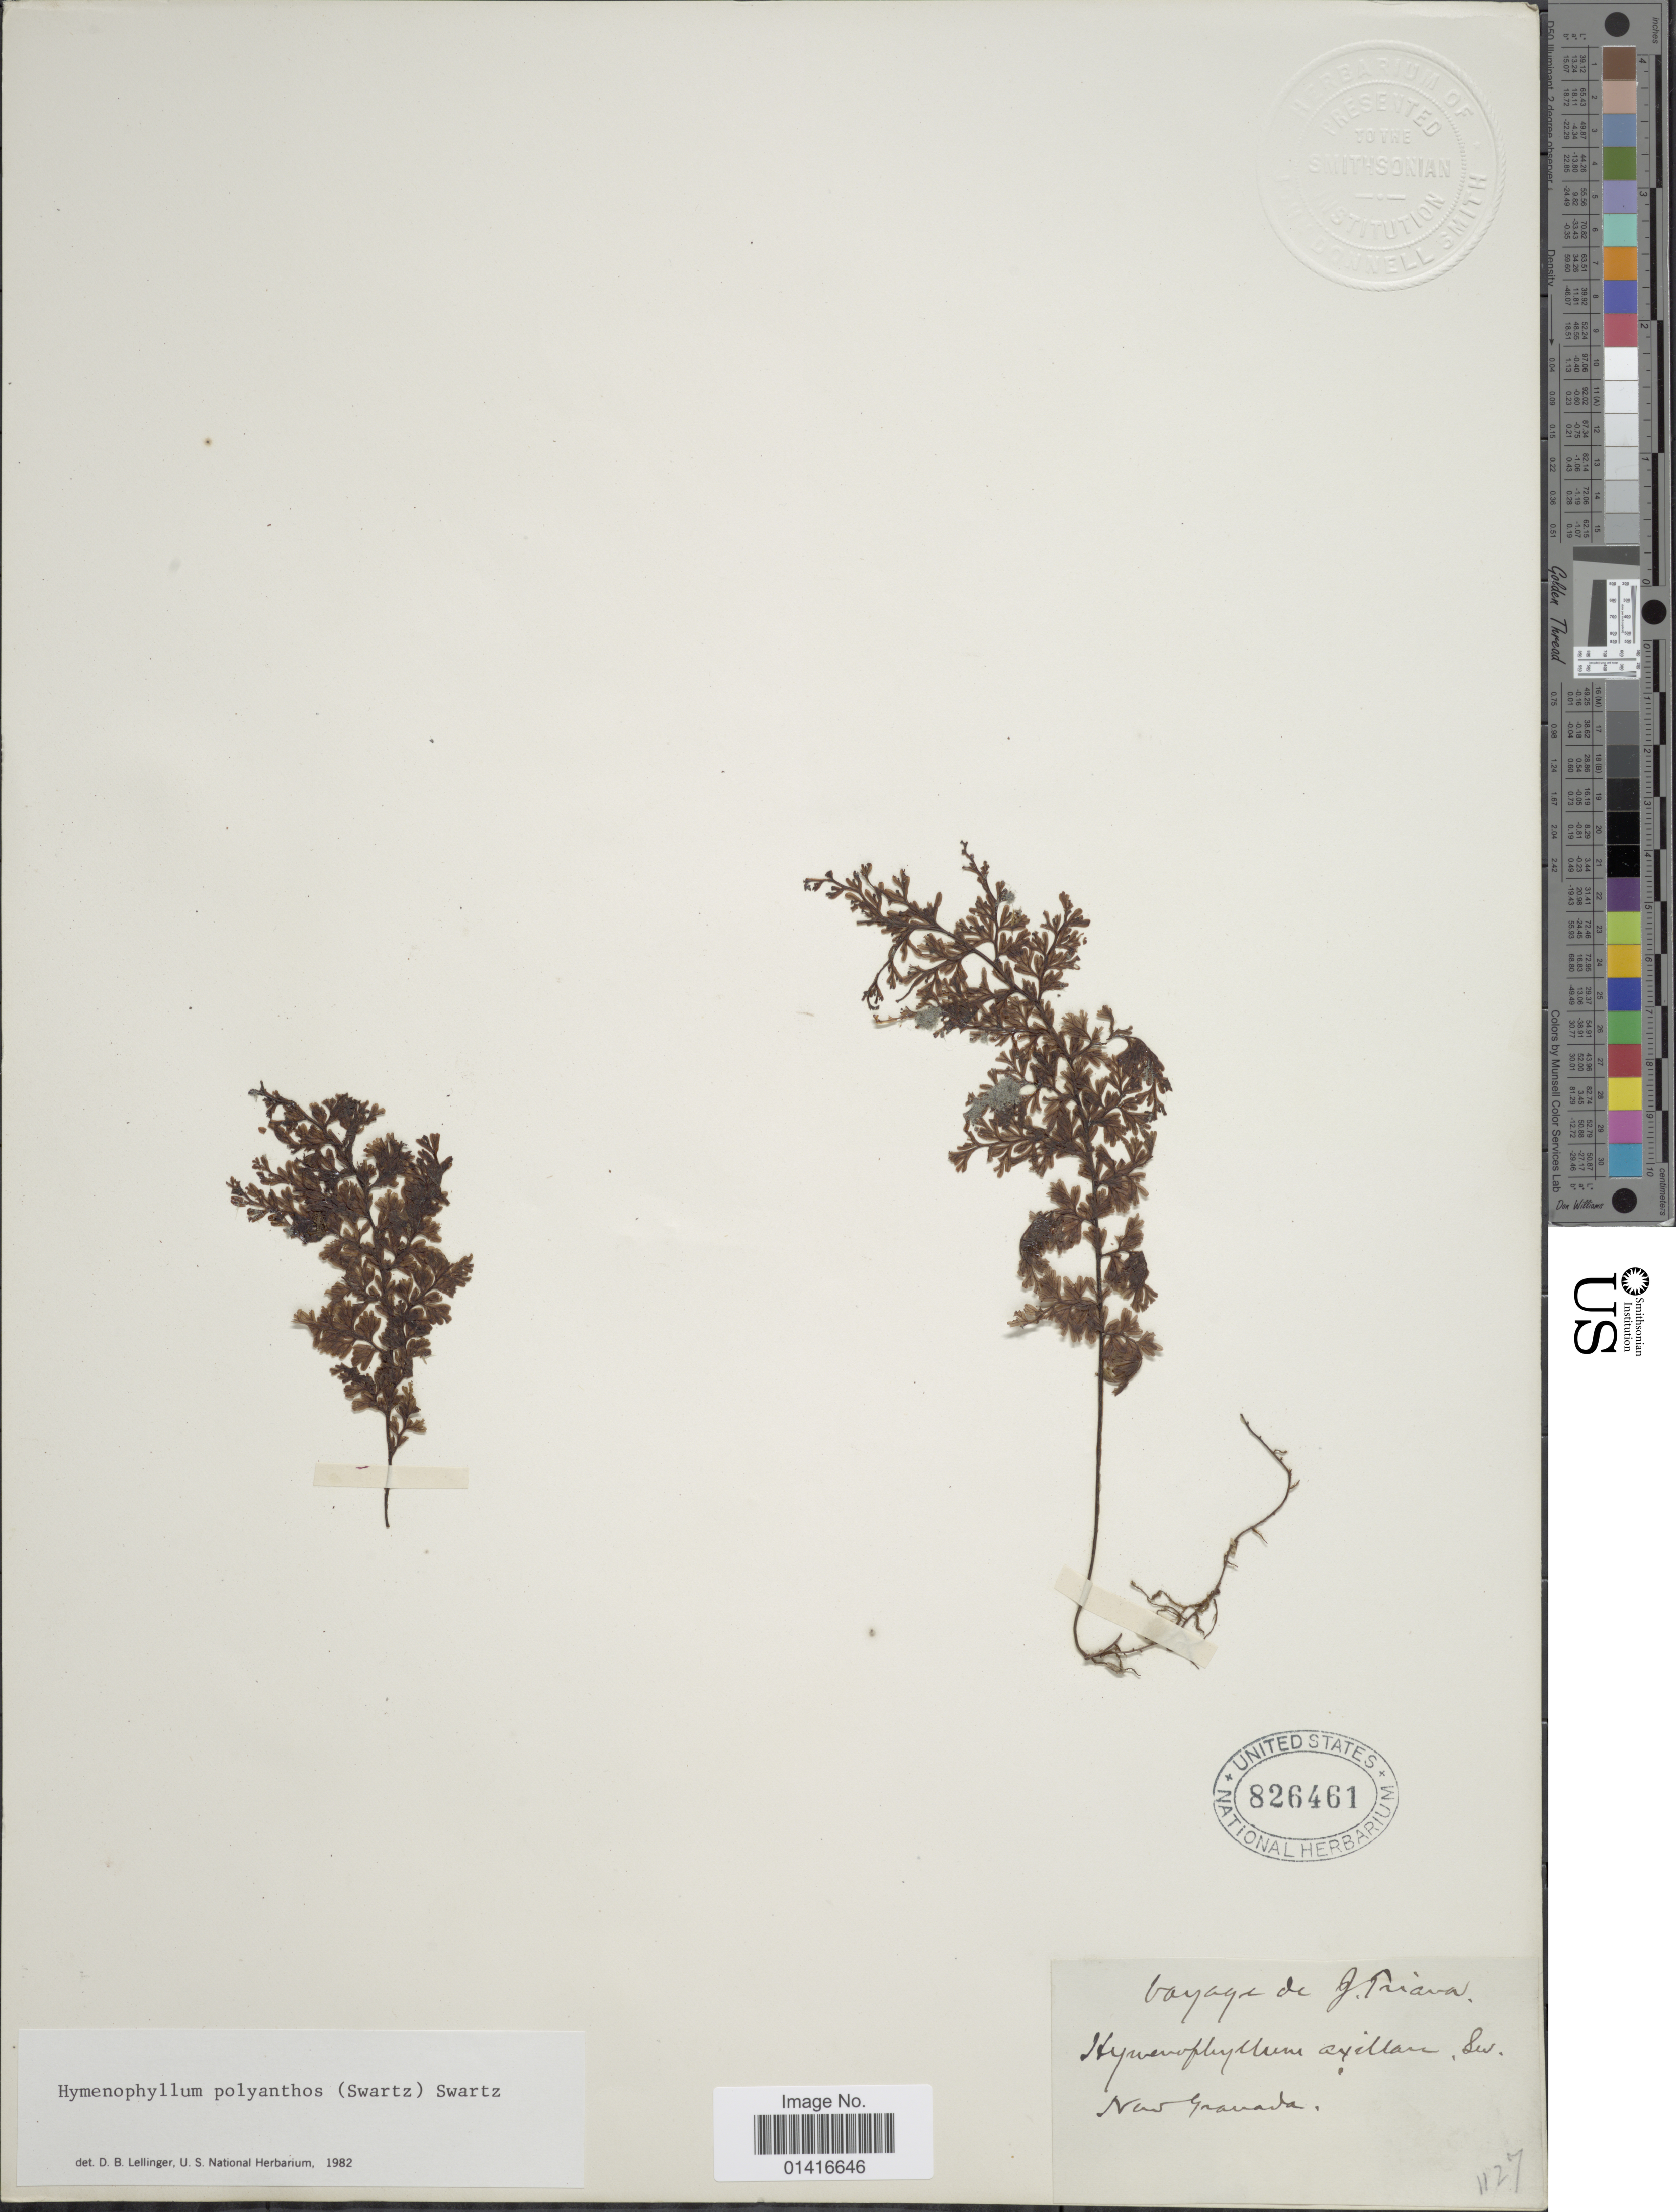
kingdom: Plantae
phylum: Tracheophyta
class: Polypodiopsida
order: Hymenophyllales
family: Hymenophyllaceae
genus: Hymenophyllum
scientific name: Hymenophyllum myriocarpum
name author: Hook.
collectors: J. Triana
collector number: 1127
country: Colombia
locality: New Granada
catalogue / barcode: US 826461